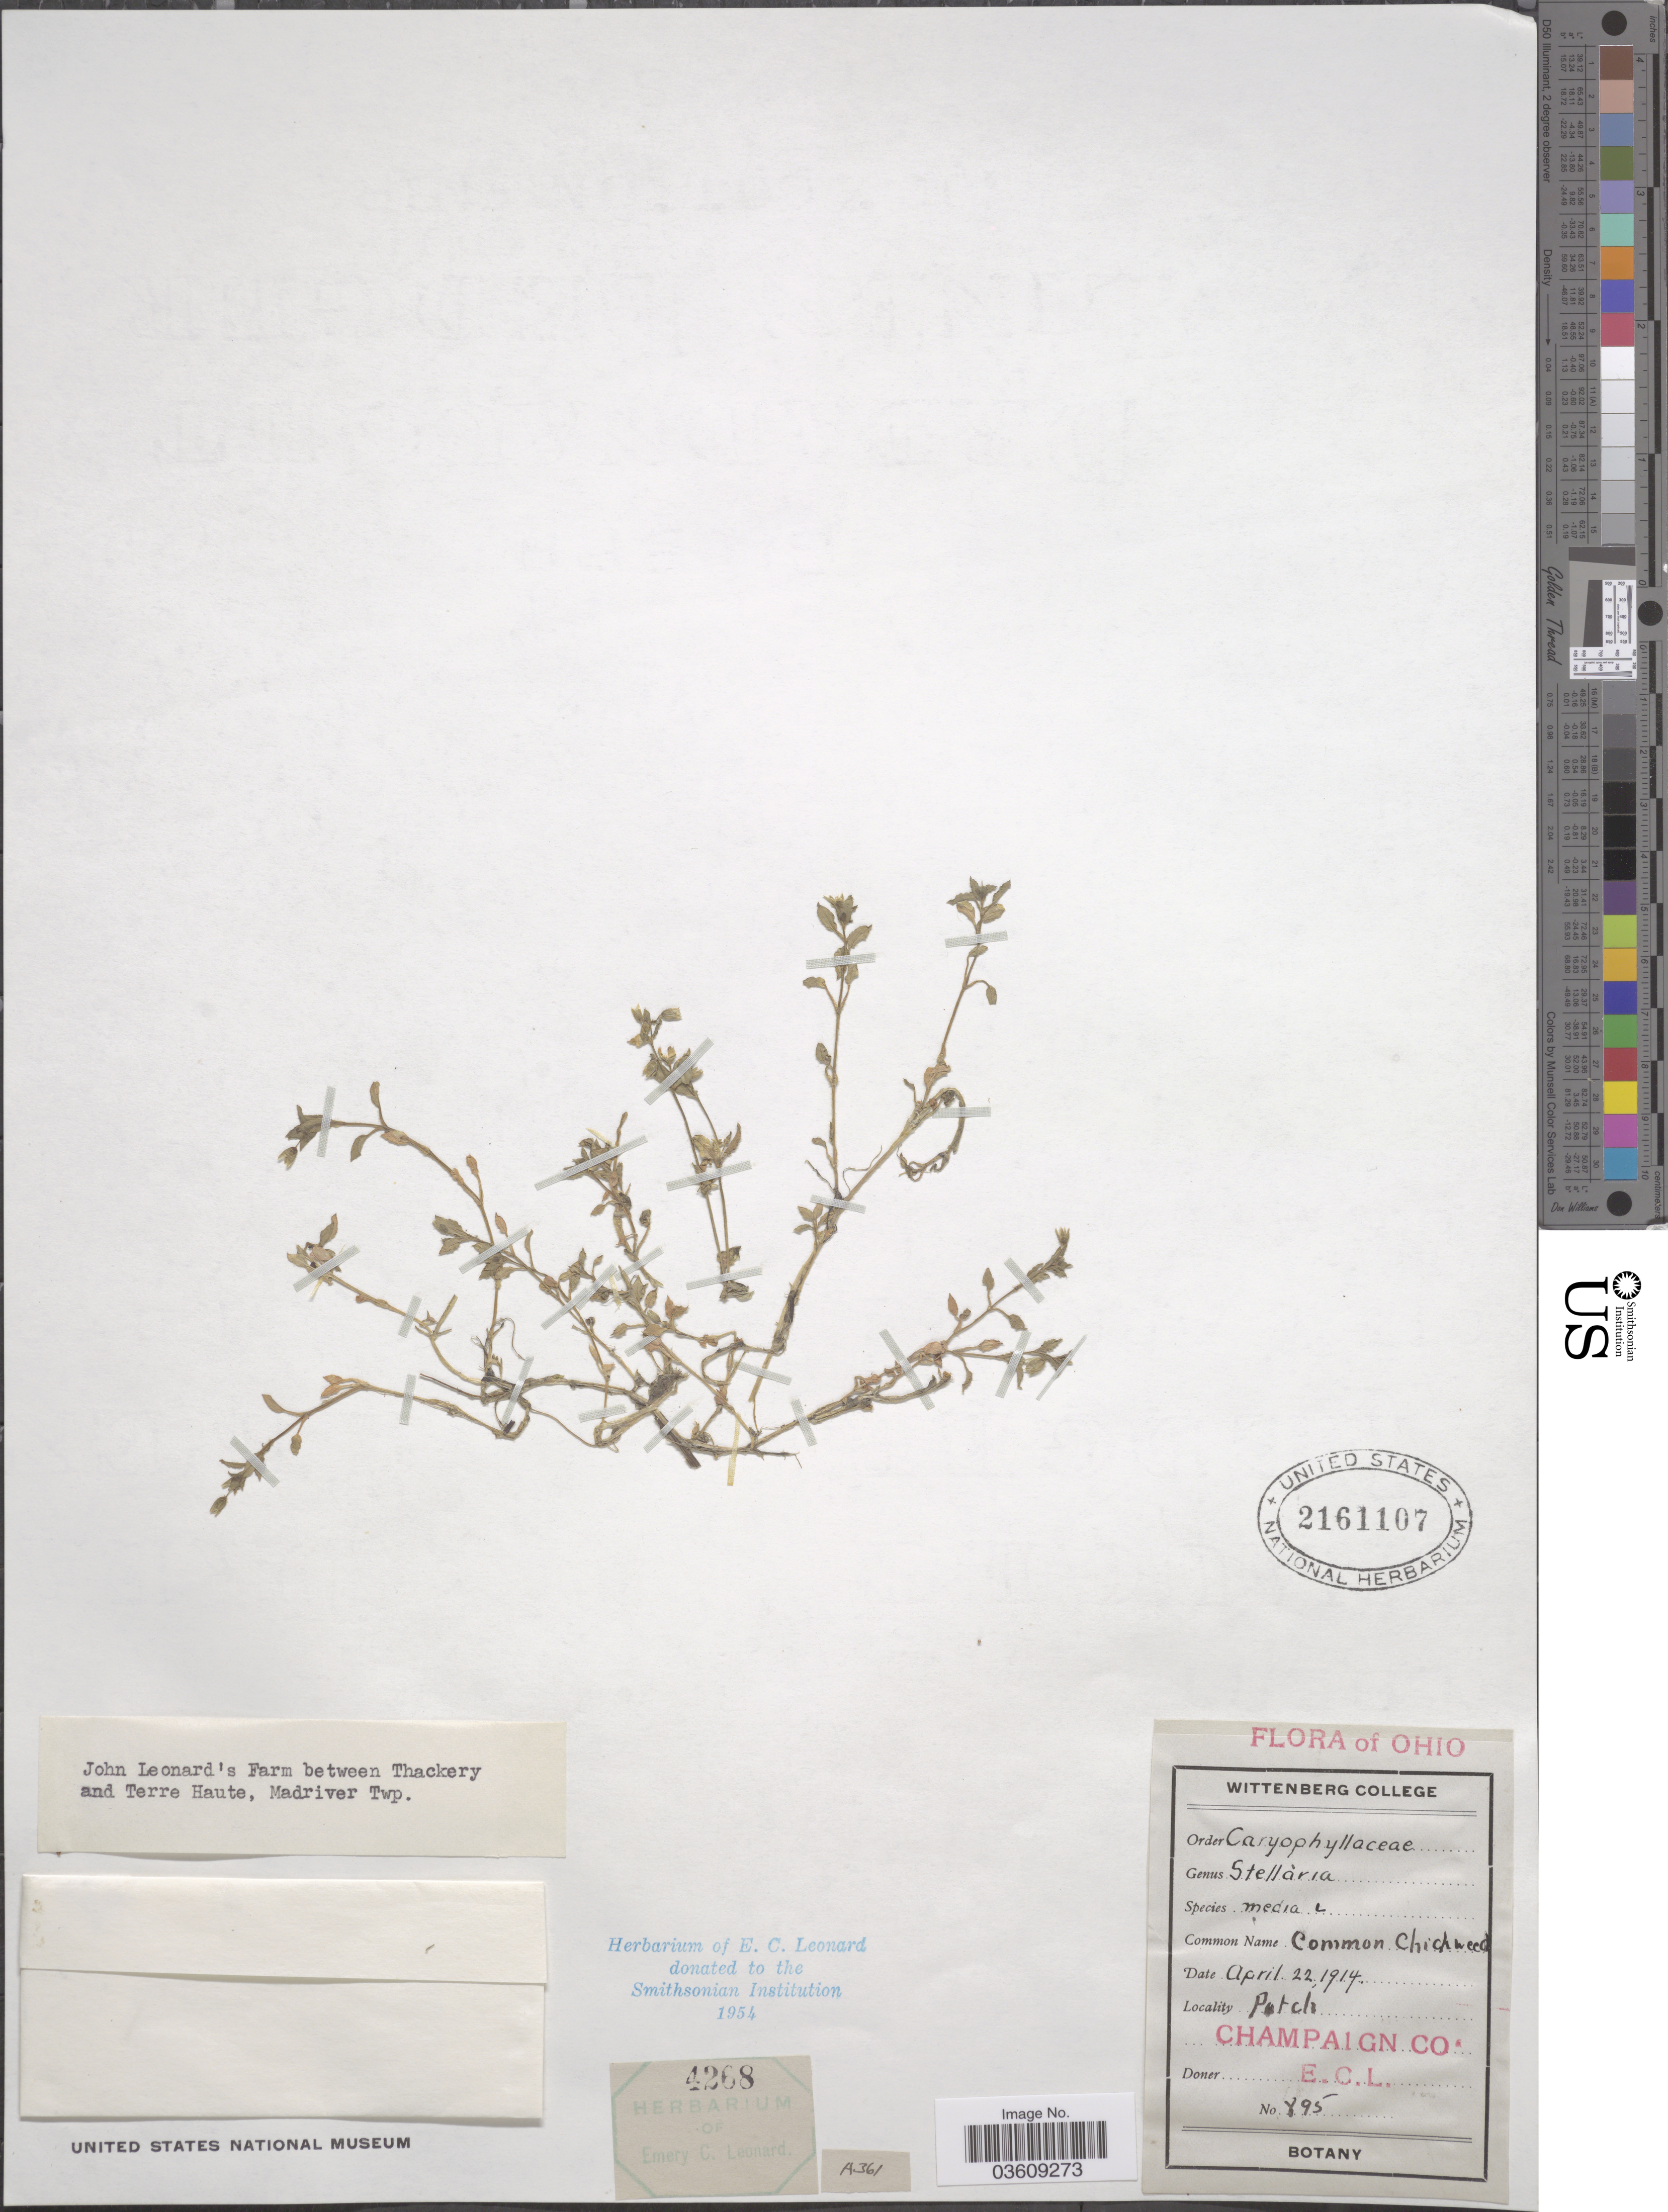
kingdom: Plantae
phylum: Tracheophyta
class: Magnoliopsida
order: Caryophyllales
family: Caryophyllaceae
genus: Stellaria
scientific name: Stellaria media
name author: (L.) Vill.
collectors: E. C. Leonard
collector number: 895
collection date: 1914-04-22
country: United States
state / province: Ohio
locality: Patch. Champaign Co. John Leonard's Farm between Thackery and Terre Haute, Madriver Twp.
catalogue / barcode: US 2161107